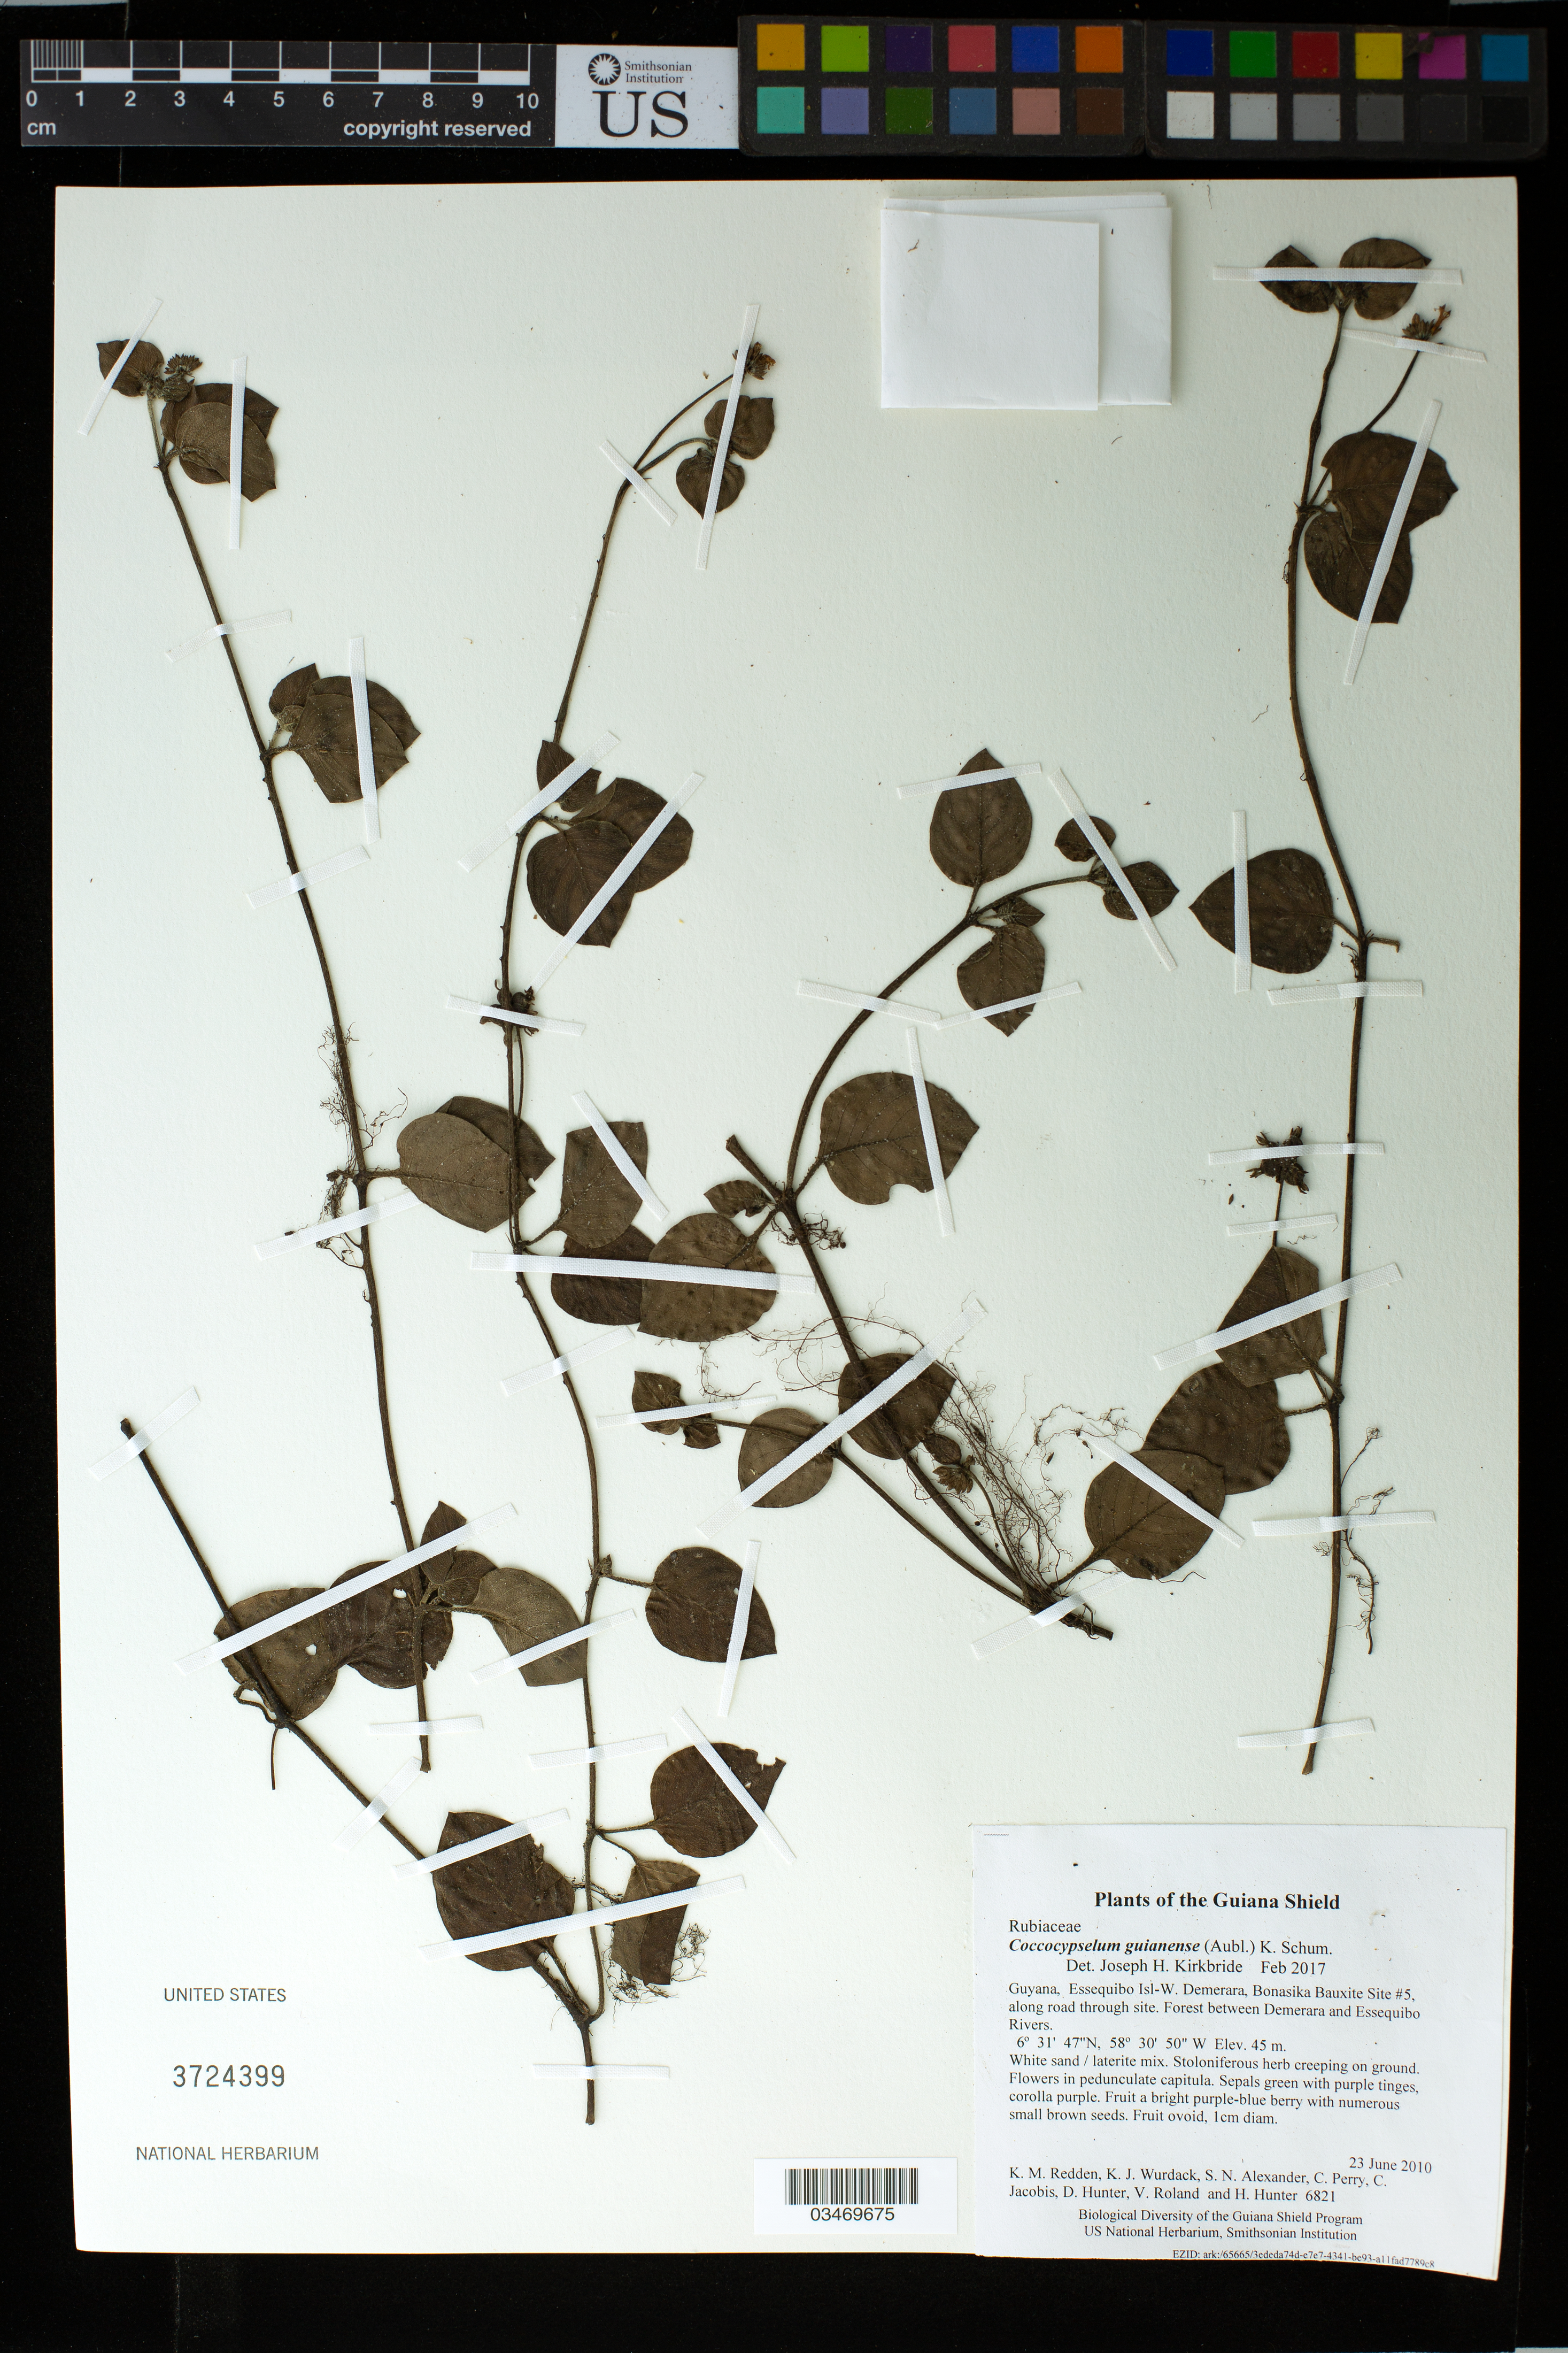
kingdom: Plantae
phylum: Tracheophyta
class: Magnoliopsida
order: Gentianales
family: Rubiaceae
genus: Coccocypselum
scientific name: Coccocypselum guianense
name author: (Aubl.) K. Schum.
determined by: Kirkbride, J. H.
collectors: K. M. Redden, K. Wurdack, S. N. Alexander, C. Perry, C. Jacobis, D. Hunter, V. Roland & H. Hunter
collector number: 6821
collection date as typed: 23 June 2010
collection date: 2010-06-23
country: Guyana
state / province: Essequibo Isl-W. Demerara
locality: Bonasika Bauxite Site #5, along road through site. Forest between Demerara and Essequibo Rivers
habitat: White sand / laterite mix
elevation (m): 45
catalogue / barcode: US 3724399